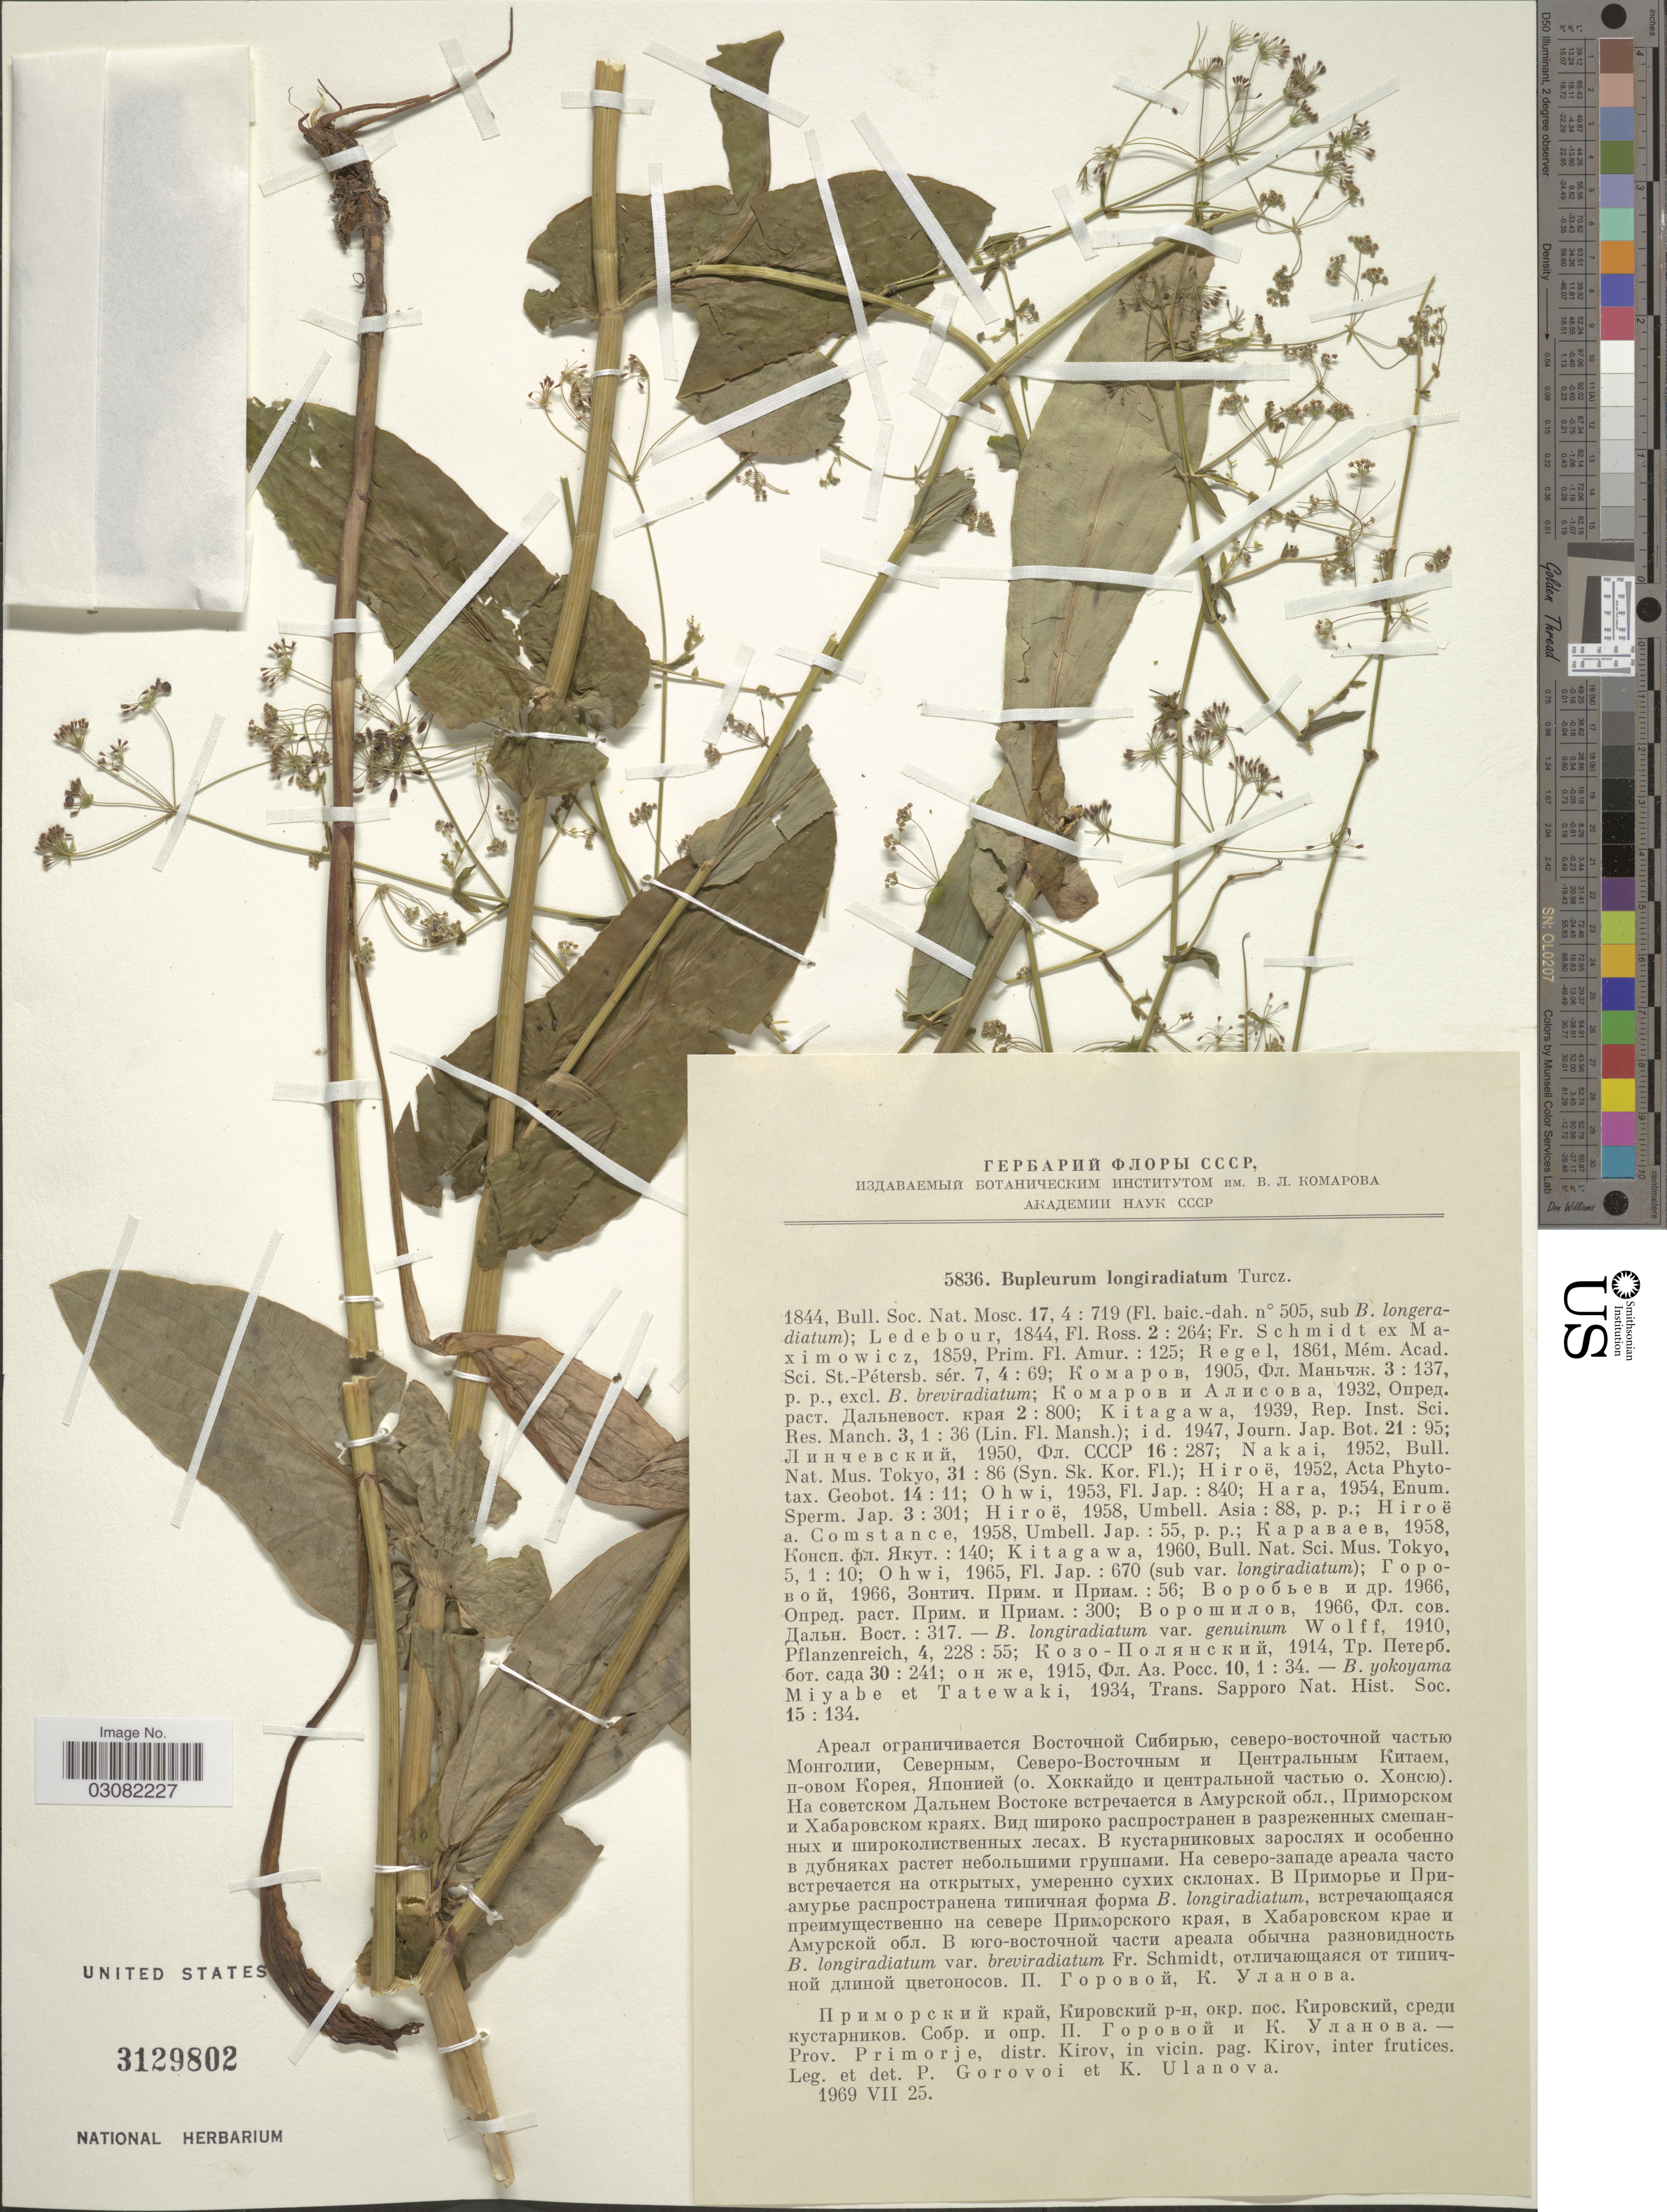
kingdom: Plantae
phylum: Tracheophyta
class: Magnoliopsida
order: Apiales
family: Apiaceae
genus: Bupleurum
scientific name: Bupleurum longiradiatum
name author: Turcz.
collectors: P. Gorovoi & K. Ulanova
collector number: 5836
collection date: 1969-07-25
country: Russian Federation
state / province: Primorsky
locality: Prov. Primorje, distr. Kirov, in vicin. pag. Kirov, inter frutices.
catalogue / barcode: US 3129802